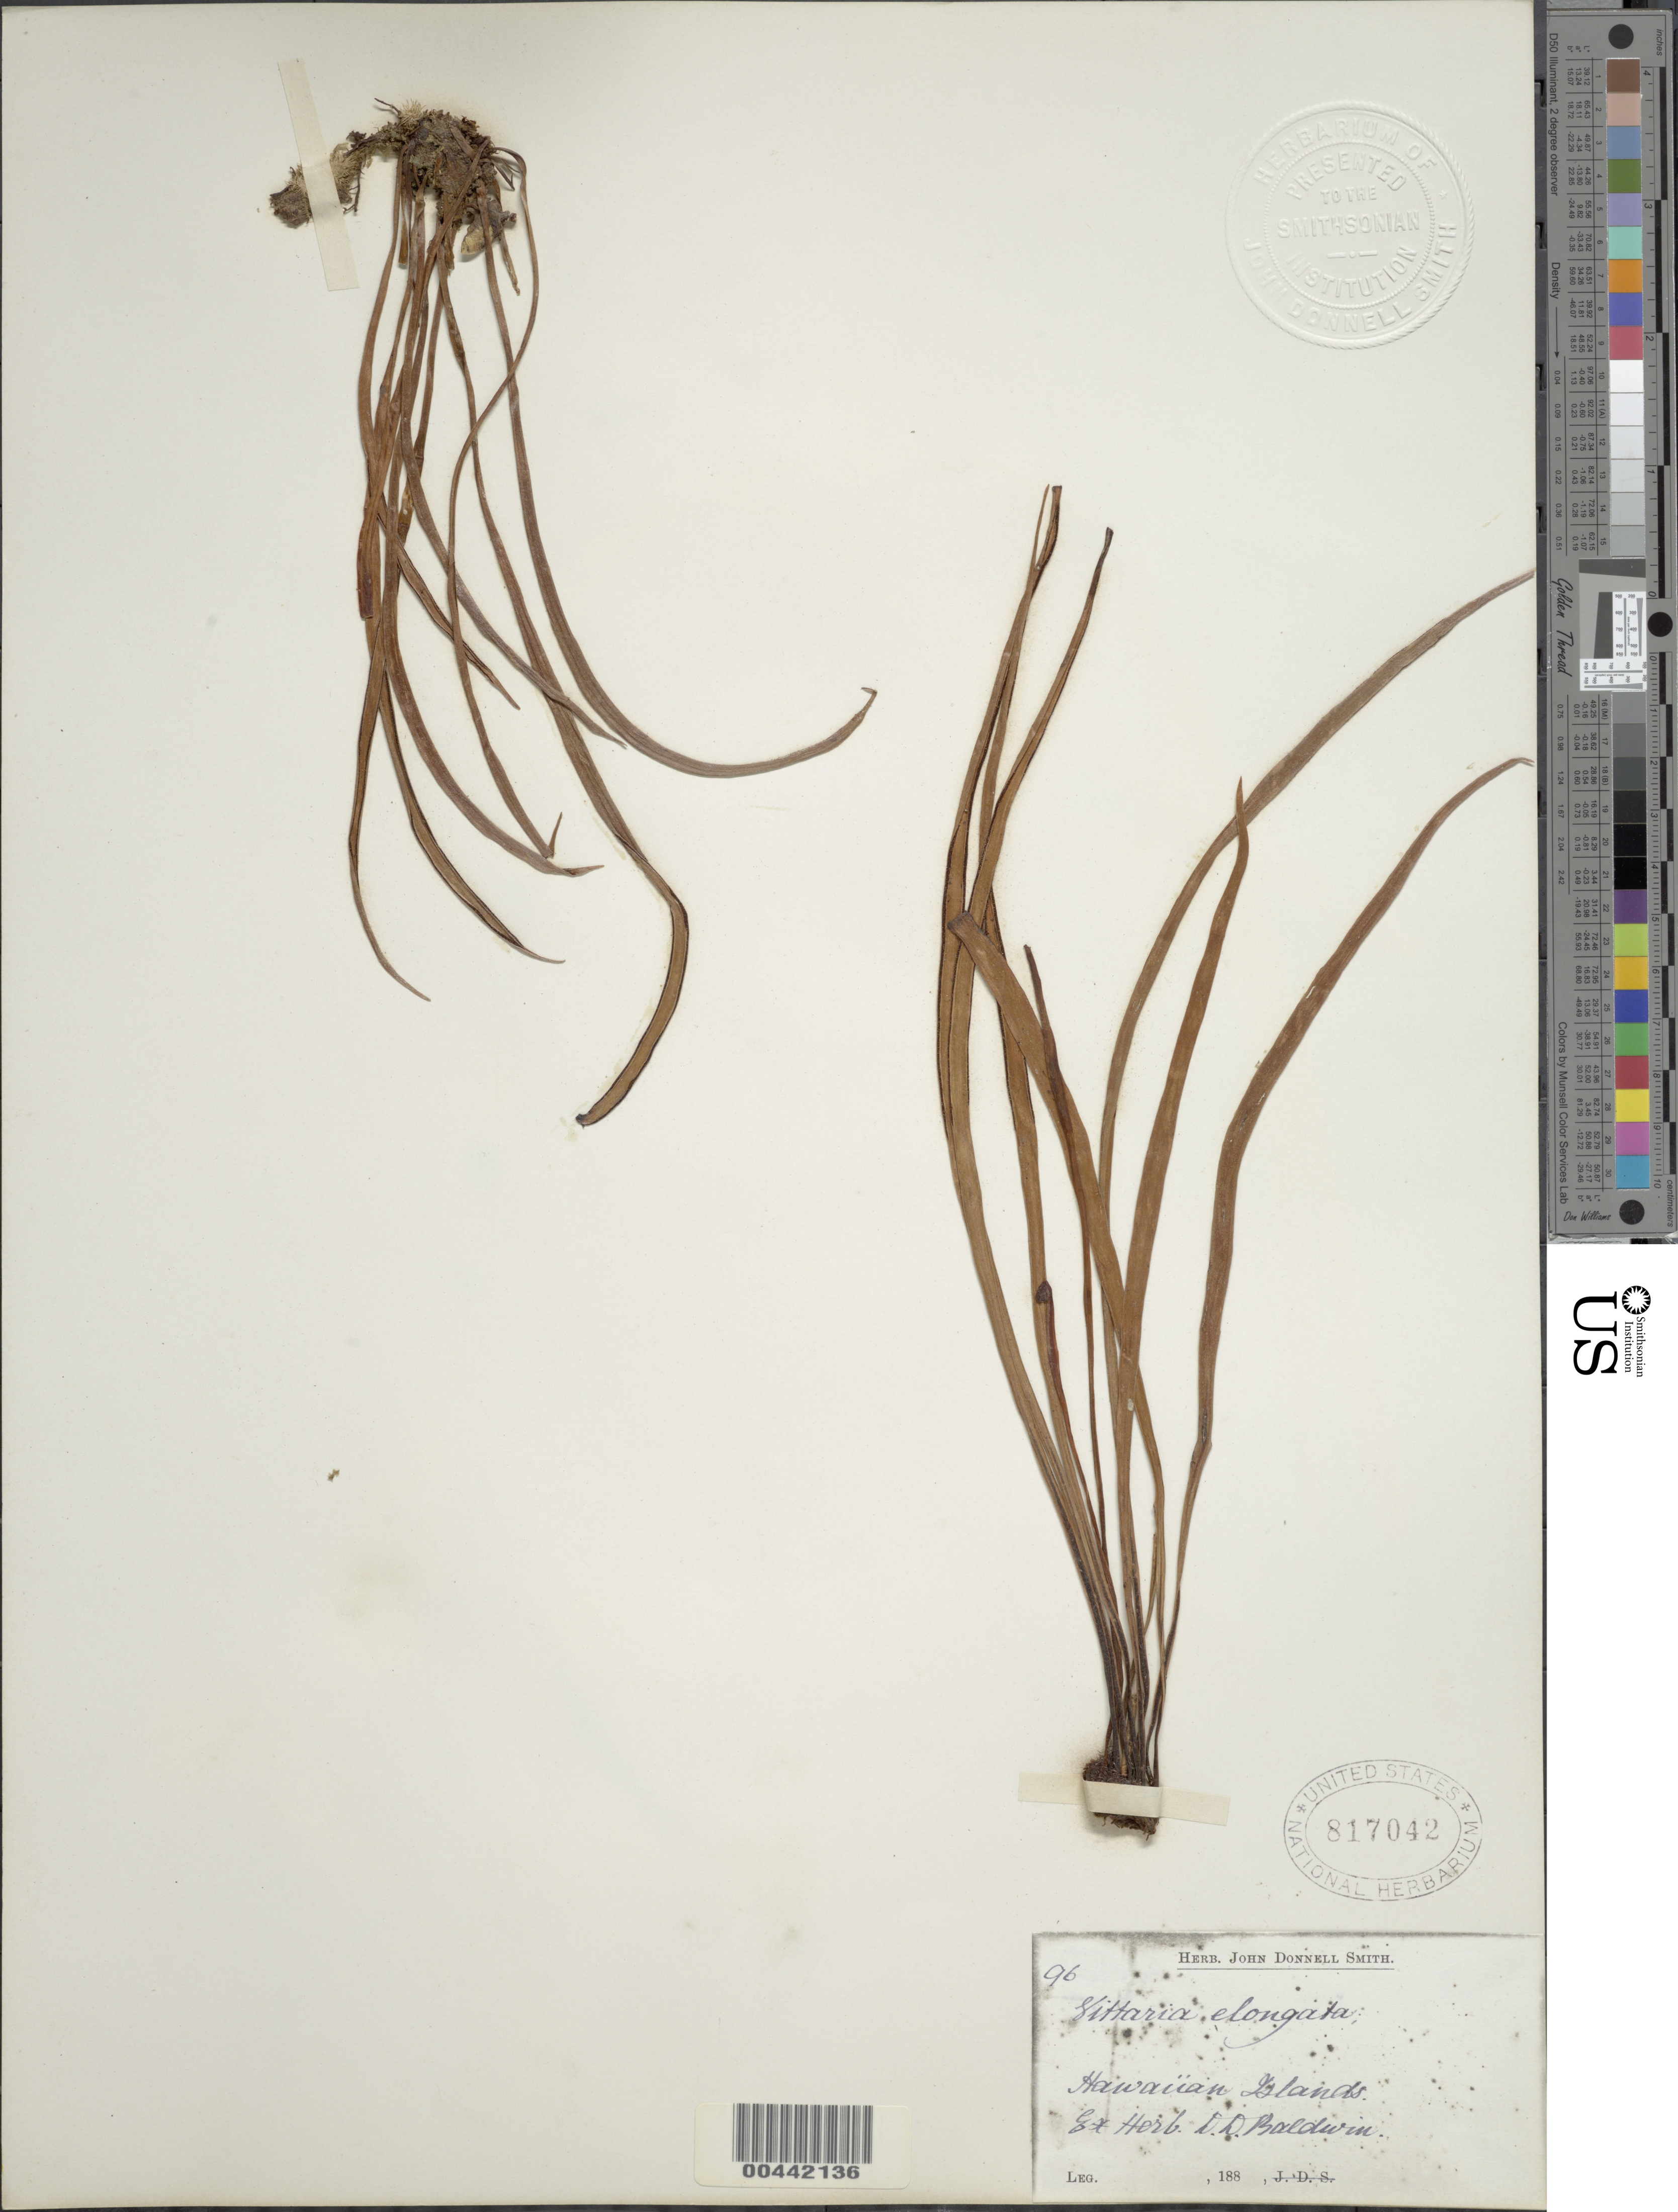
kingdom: Plantae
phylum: Tracheophyta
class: Polypodiopsida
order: Polypodiales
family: Pteridaceae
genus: Haplopteris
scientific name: Haplopteris elongata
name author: (Sw.) Crane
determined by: Wagner, W. L., (BOT), Smithsonian Institution - National Museum of Natural History (UNITED STATES)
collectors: D. Baldwin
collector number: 96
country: United States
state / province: Hawaii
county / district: Hawaii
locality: Hawaiian Islands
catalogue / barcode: US 817042